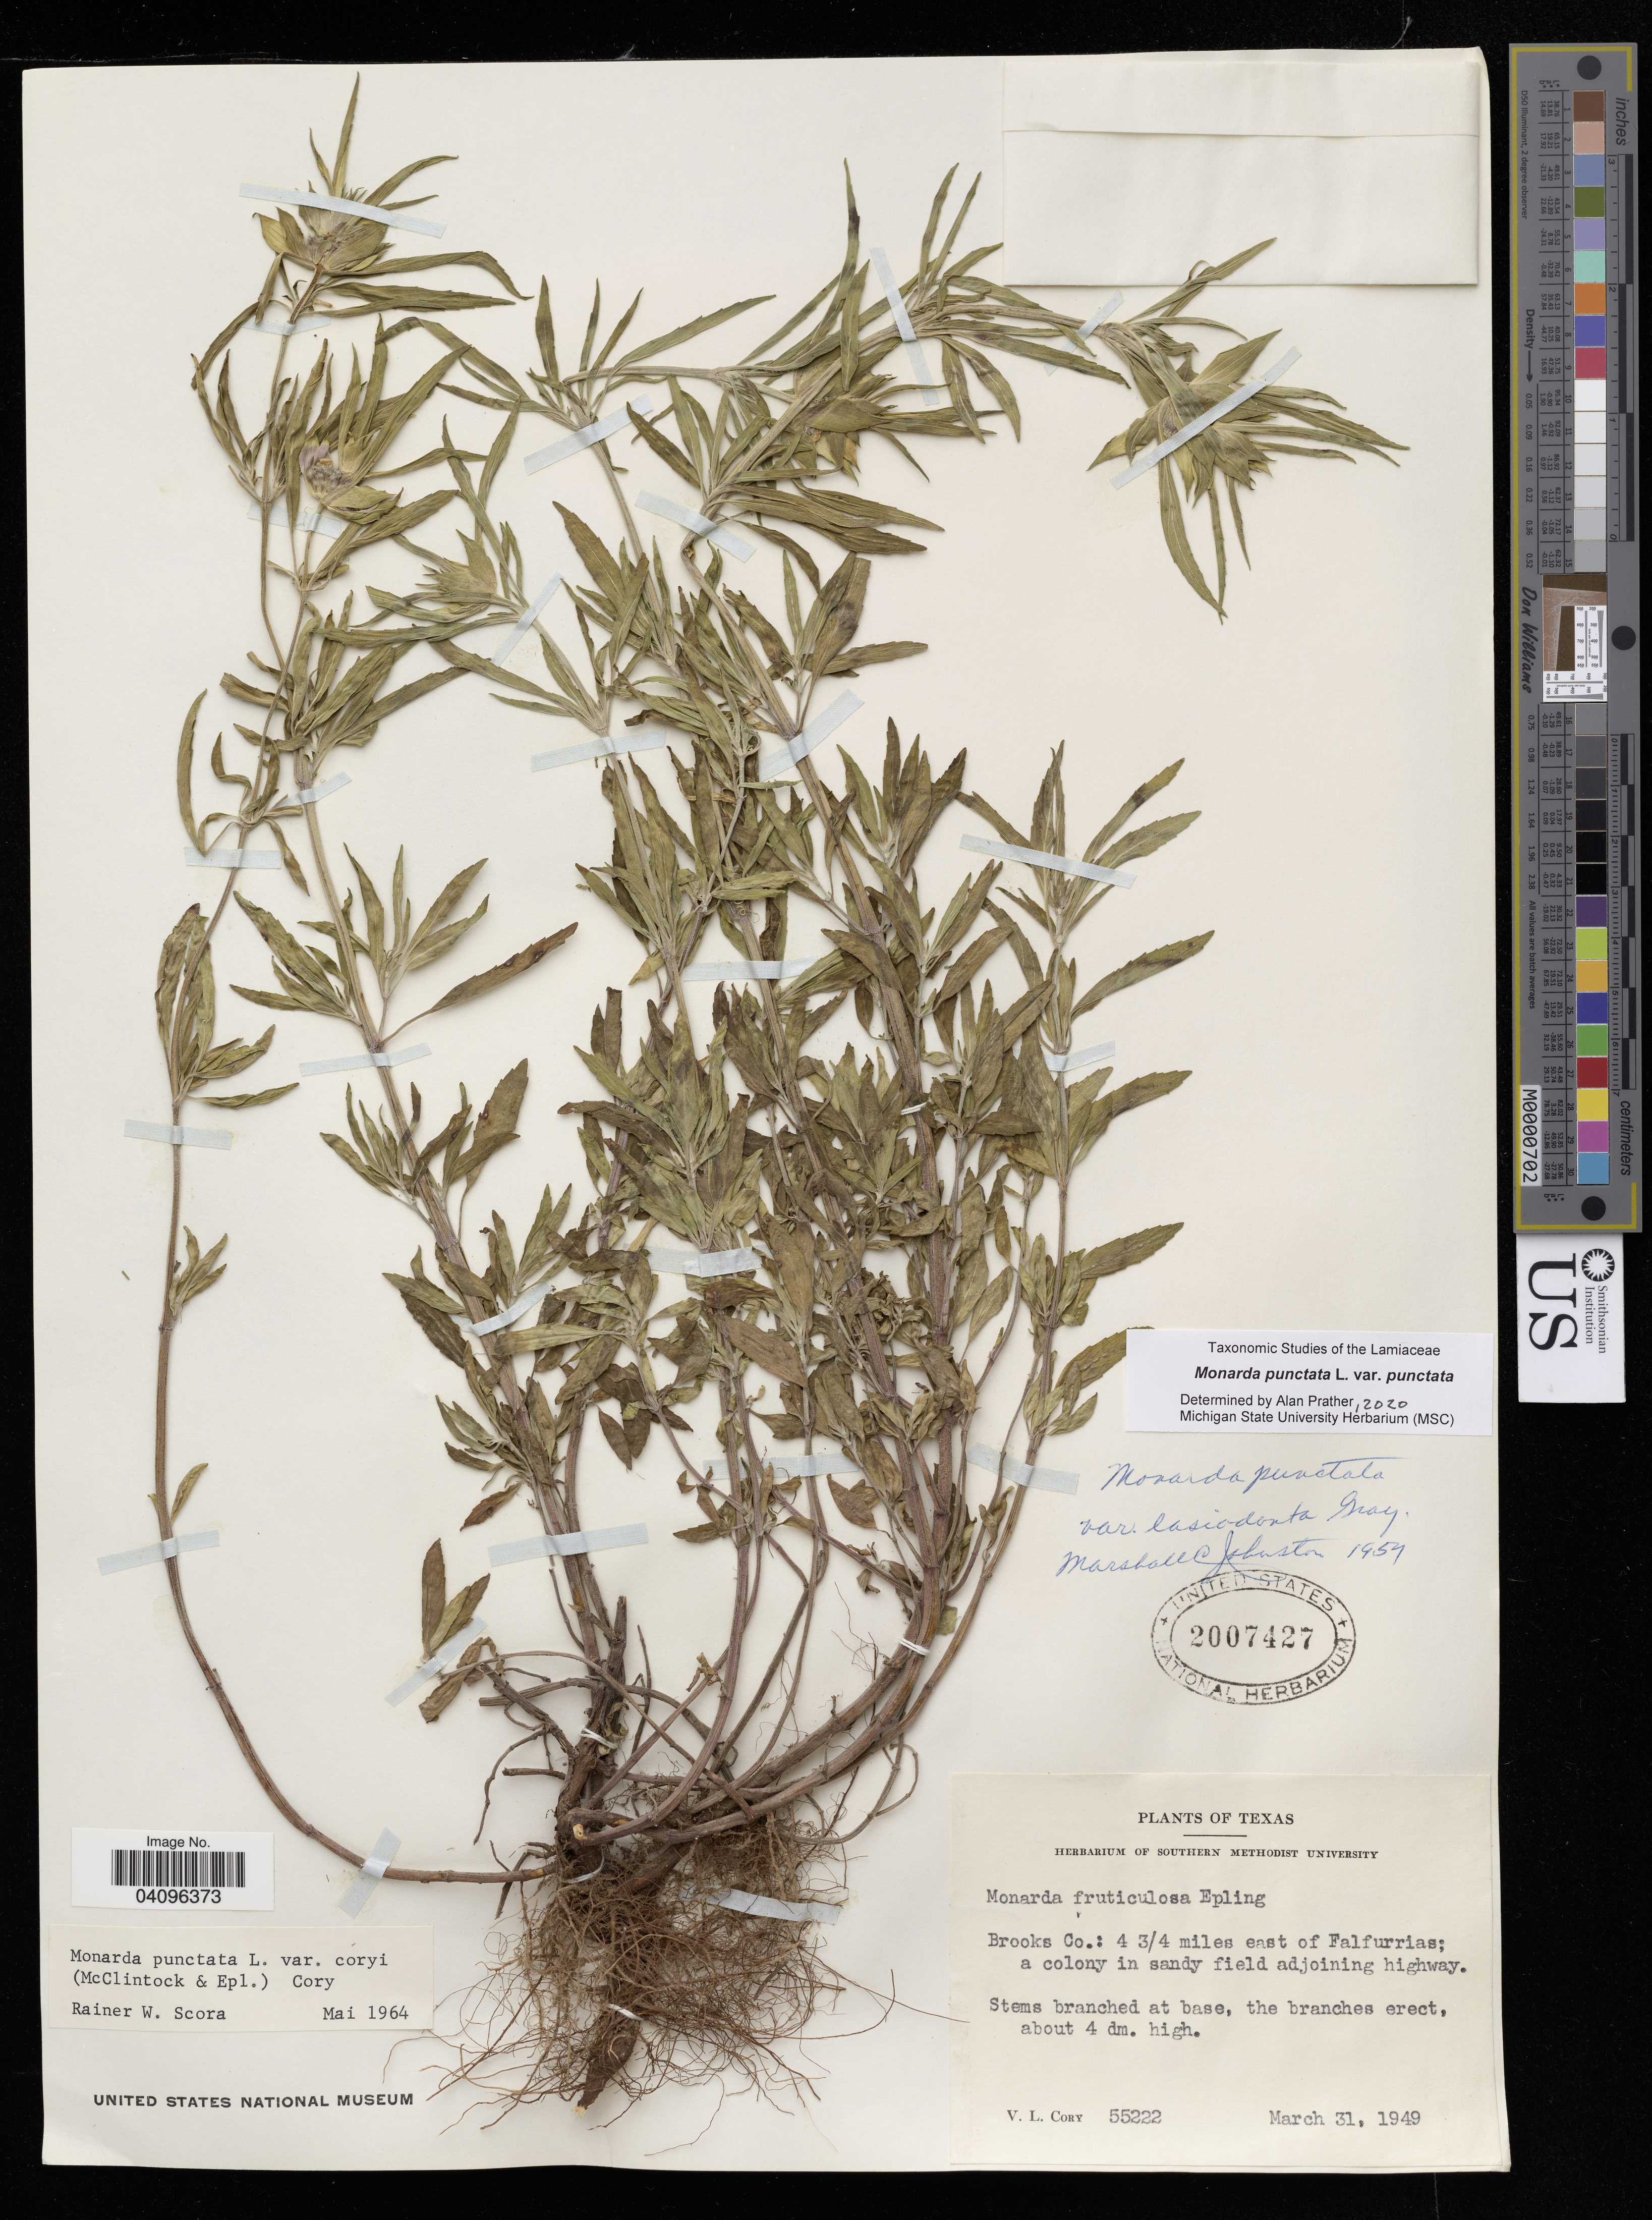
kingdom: Plantae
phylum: Tracheophyta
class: Magnoliopsida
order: Lamiales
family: Lamiaceae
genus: Monarda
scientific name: Monarda punctata var. punctata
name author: L.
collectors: V. Cory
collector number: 55222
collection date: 1949-03-31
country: United States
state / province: Texas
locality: Brooks Co.: 4 3/4 miles east of Falfurrias; a colony in sandy field adjoining highway.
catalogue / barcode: US 2007427